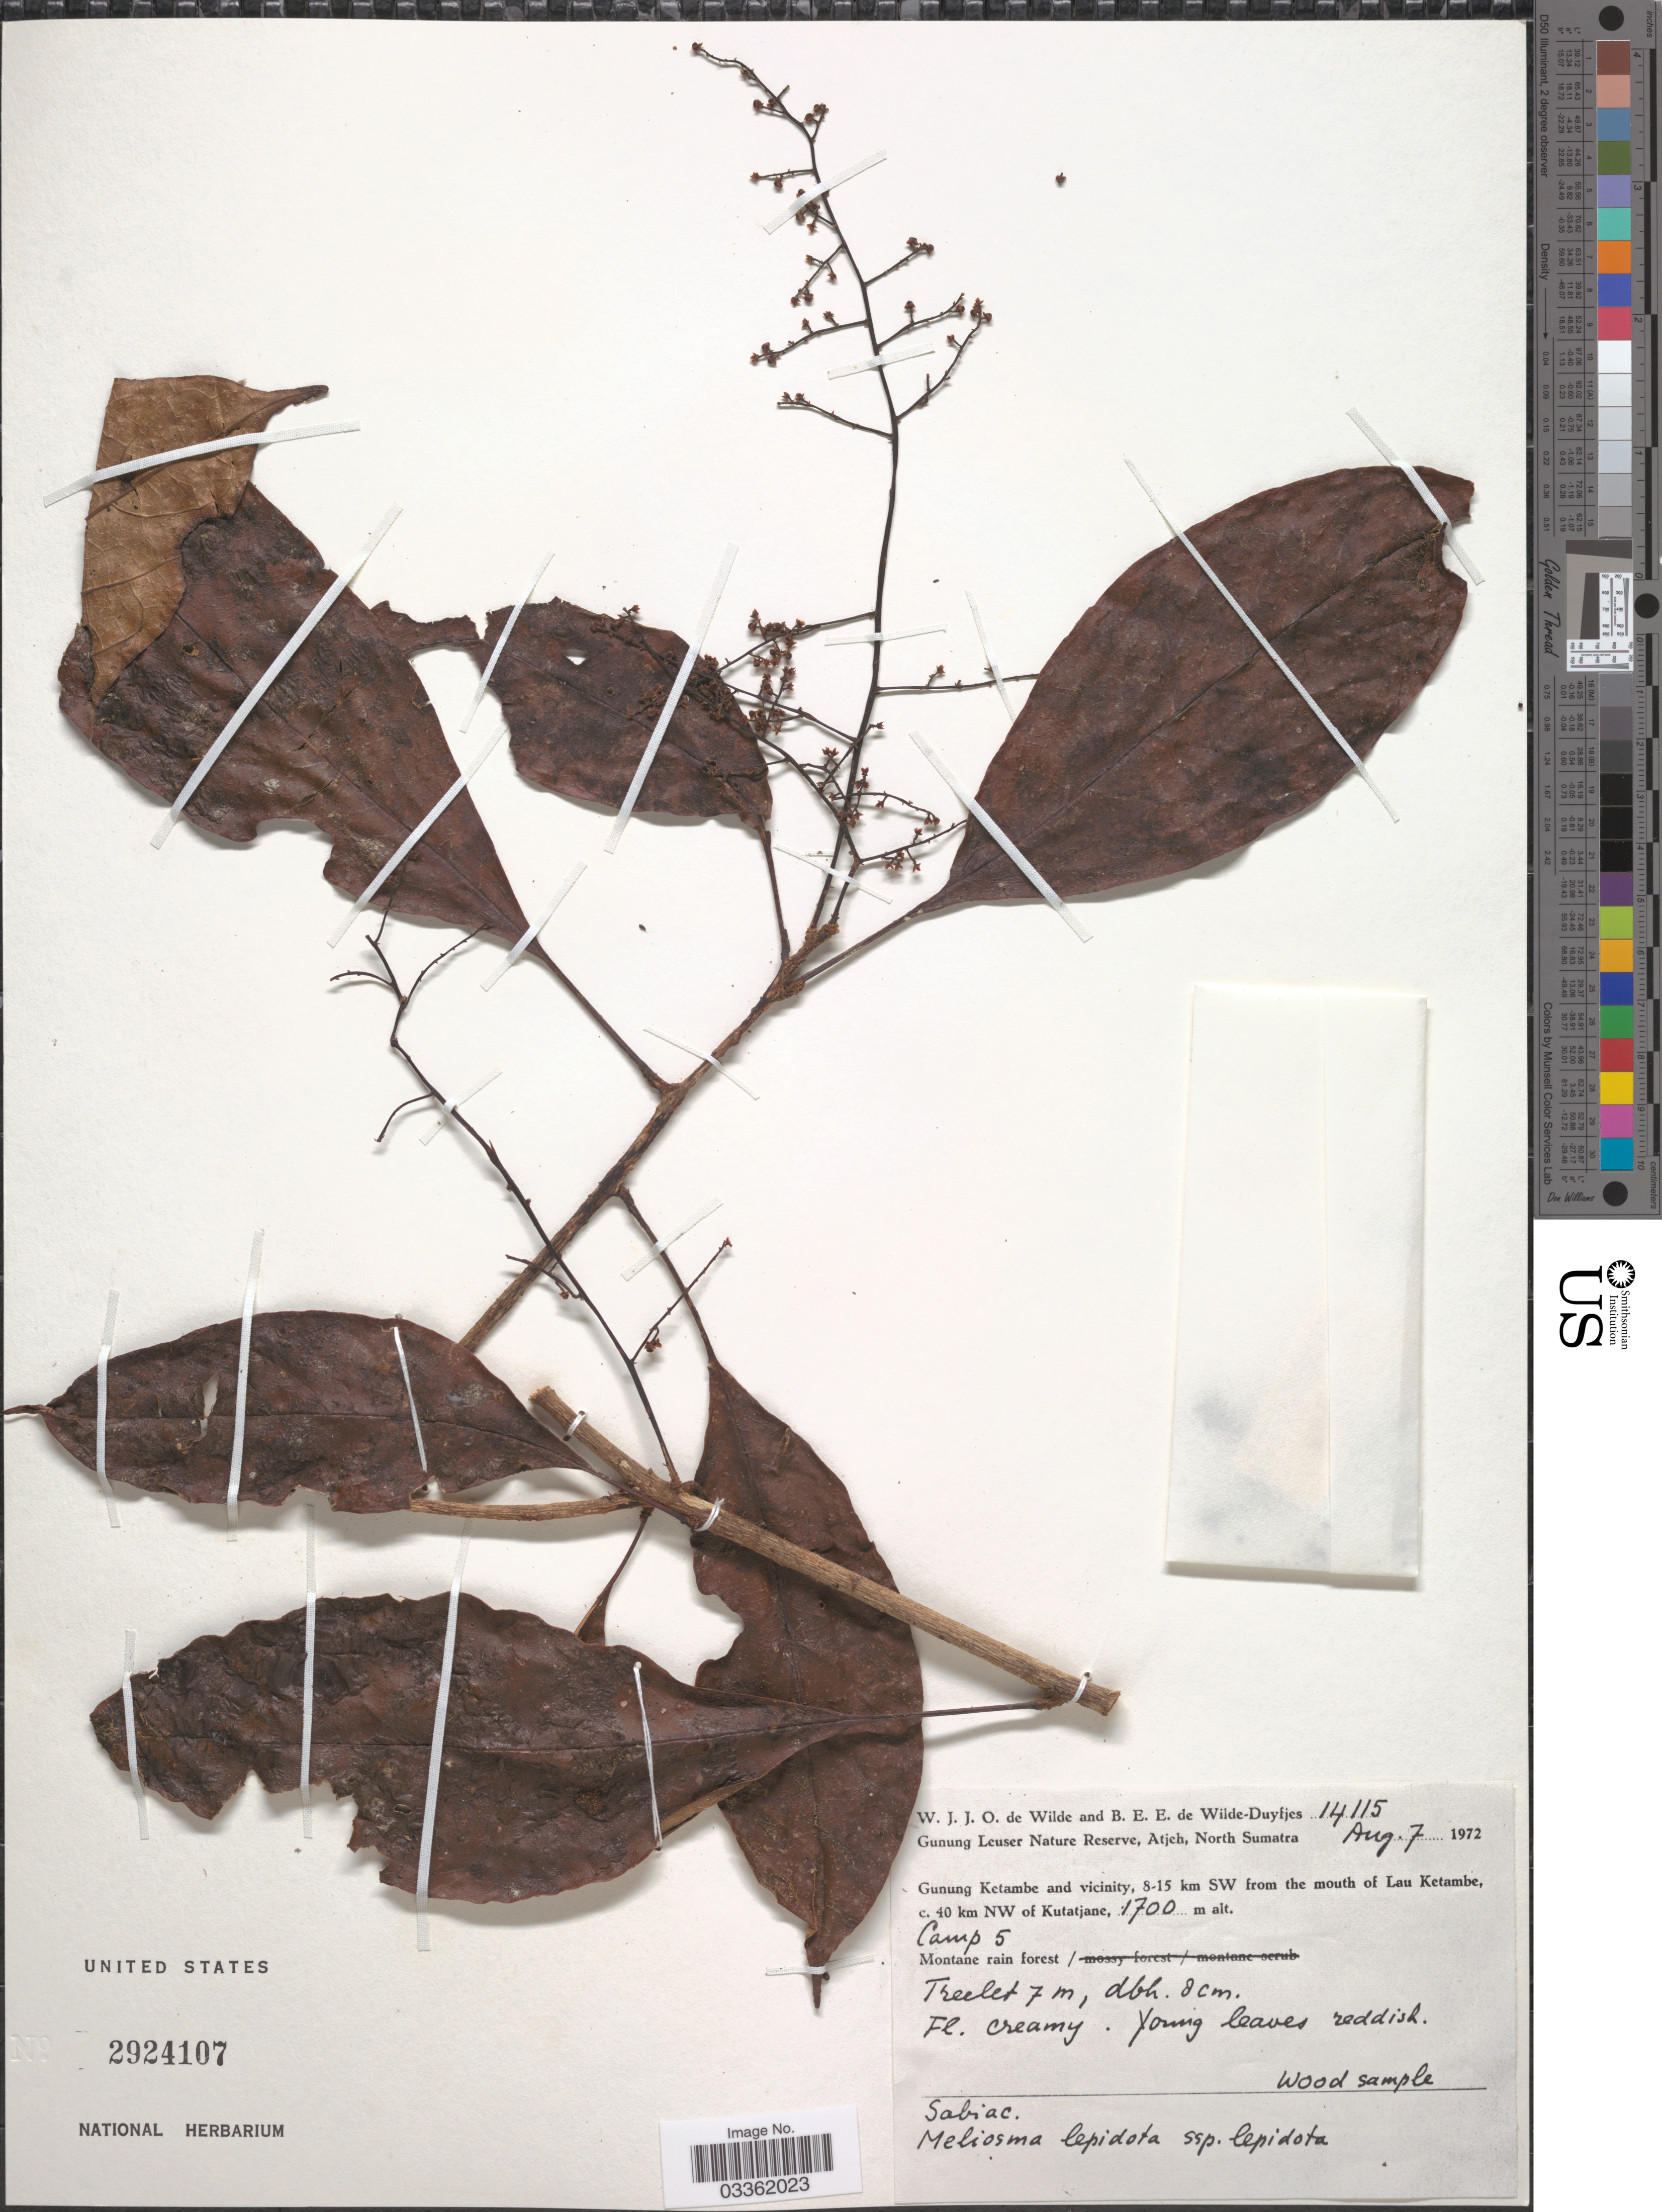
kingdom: Plantae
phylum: Tracheophyta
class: Magnoliopsida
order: Proteales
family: Sabiaceae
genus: Meliosma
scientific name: Meliosma lepidota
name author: Blume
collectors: W. J. de Wilde & B. E. de Wilde-Duyfjes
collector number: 14115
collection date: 1972-08-07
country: Indonesia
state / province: Sumatra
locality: Gunung Leuser Nature Reserve, Atjeh, North Sumatra. Gunung Ketambe and vicinity, 8-15 km SW from the mouth of Lau Ketambe, c. 40 km NW of Kutatjane. Camp 5.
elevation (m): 1700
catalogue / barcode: US 2924107